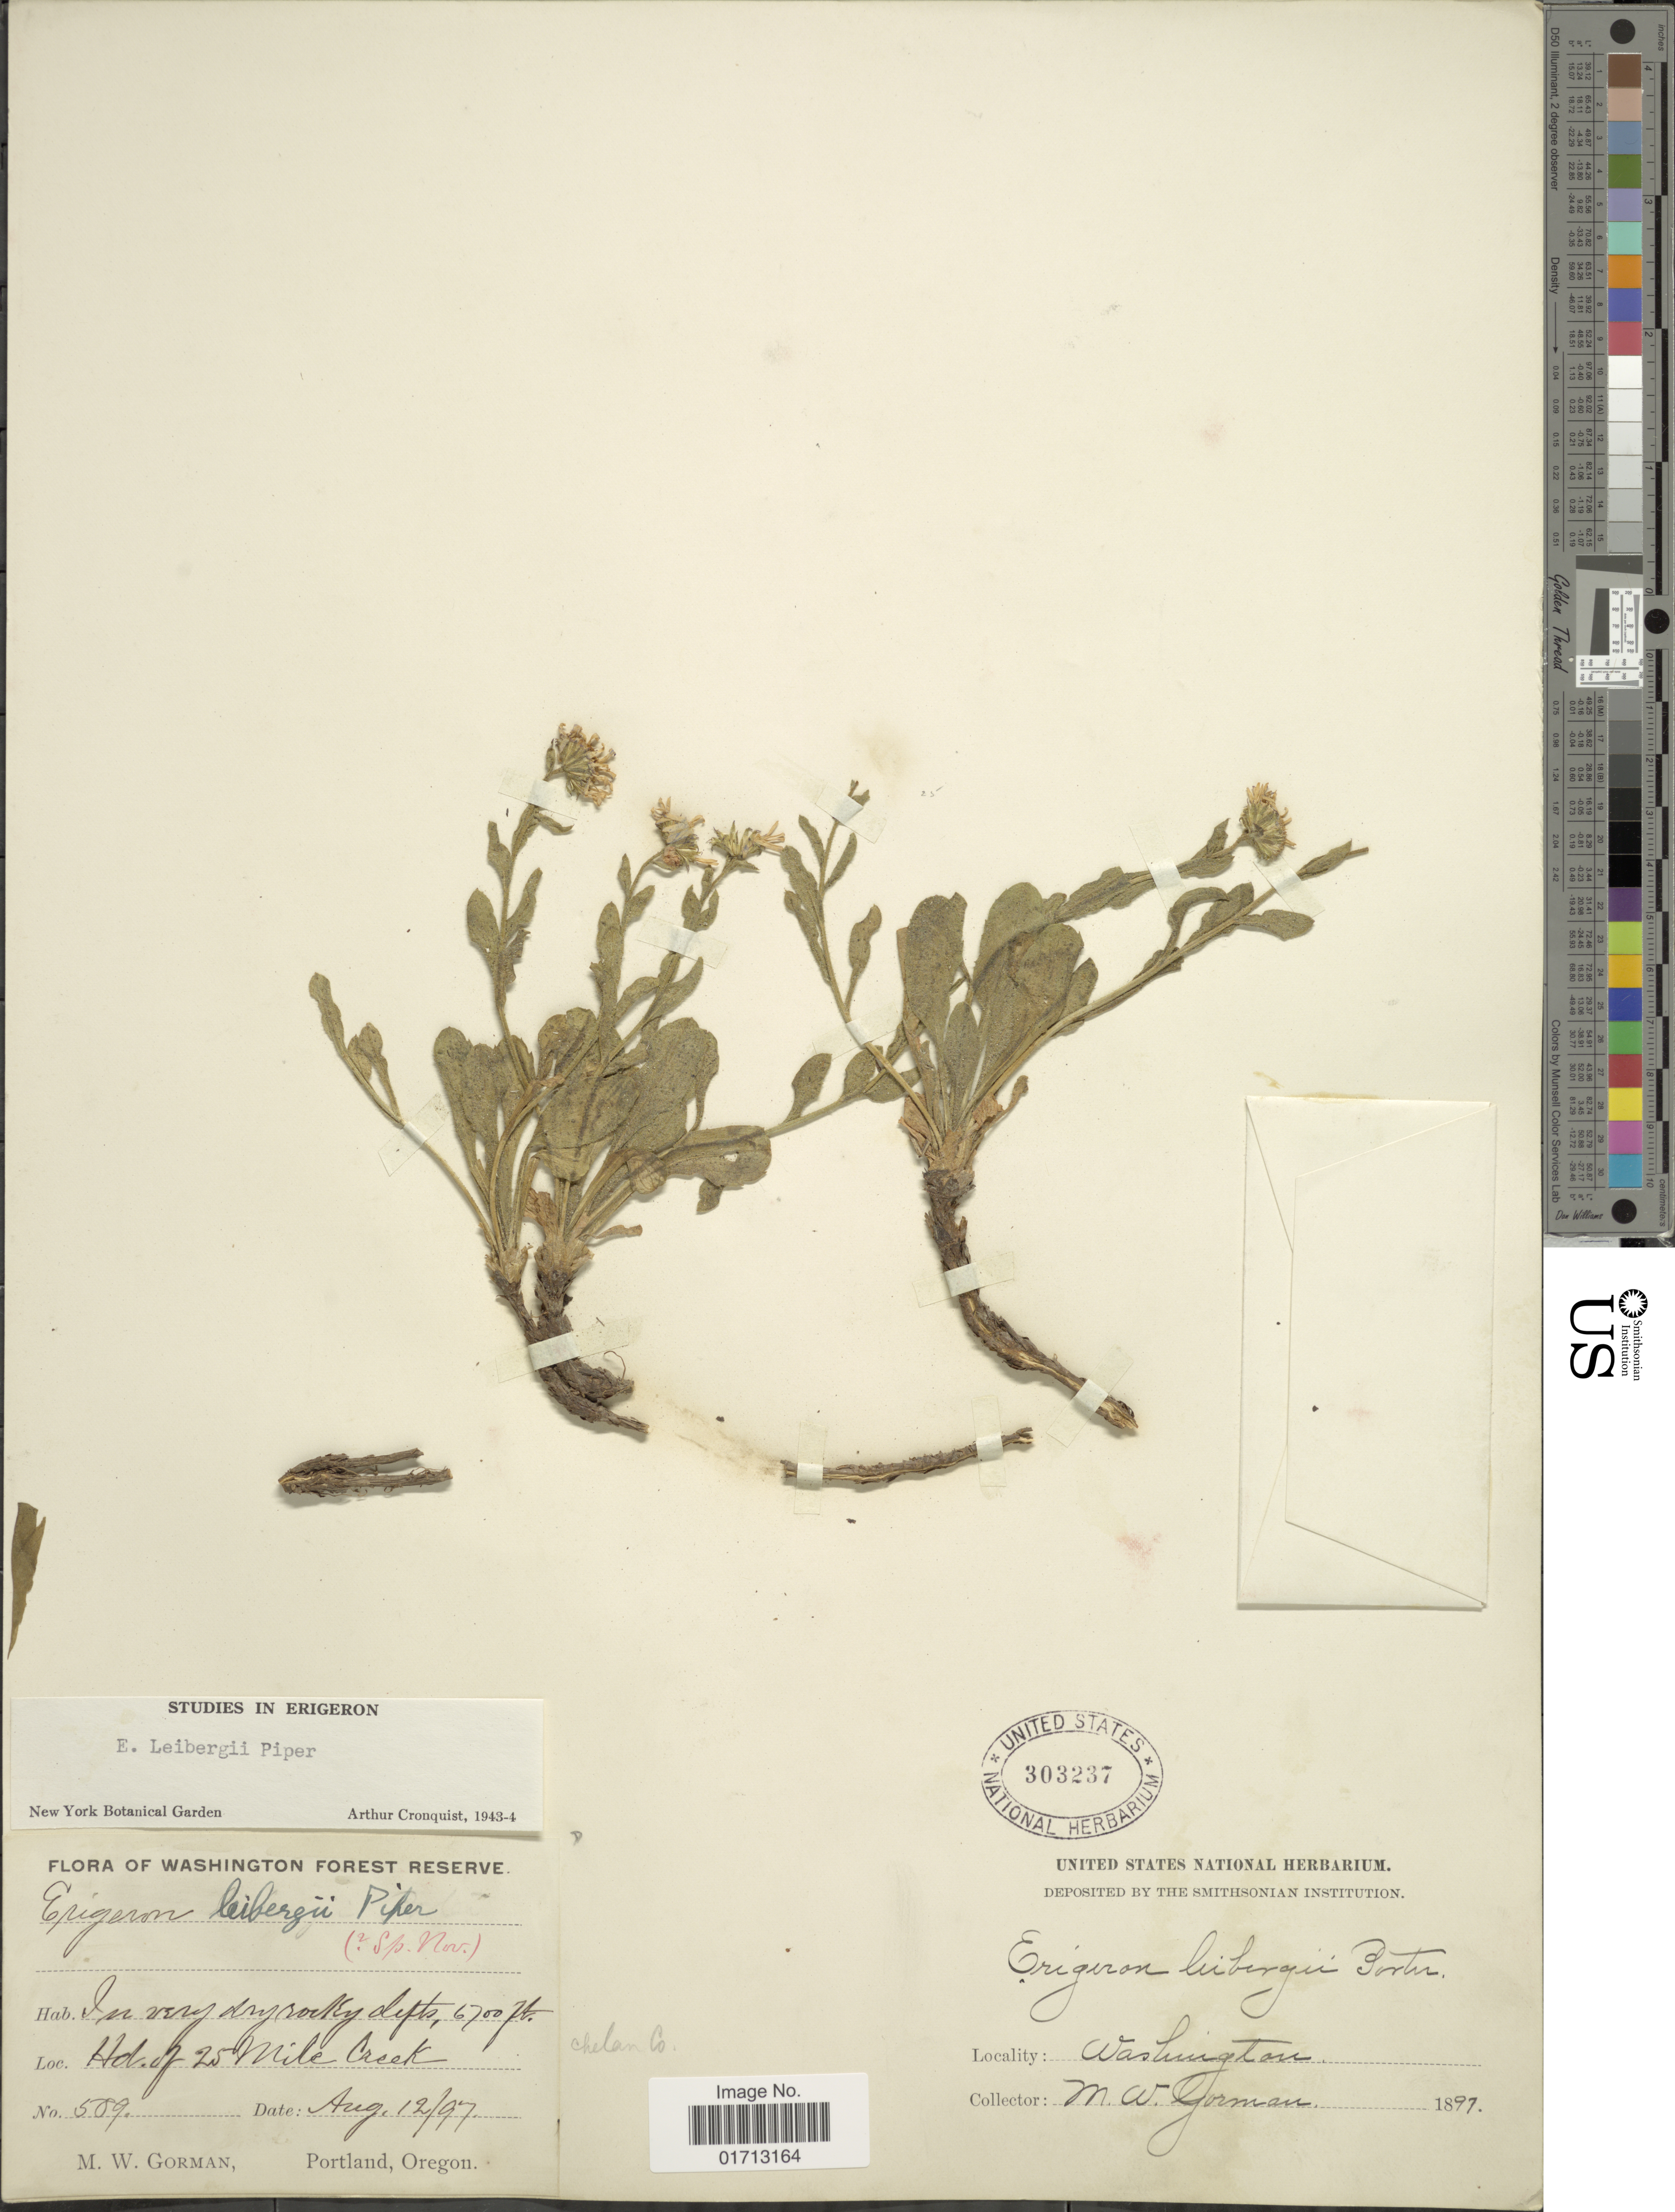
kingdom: Plantae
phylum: Tracheophyta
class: Magnoliopsida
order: Asterales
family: Asteraceae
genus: Erigeron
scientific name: Erigeron leibergii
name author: Piper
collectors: M. W. Gorman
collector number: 589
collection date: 1897-08-12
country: United States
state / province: Washington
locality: Hd. of 25 Miles Creek.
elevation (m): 2042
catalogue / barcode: US 303237